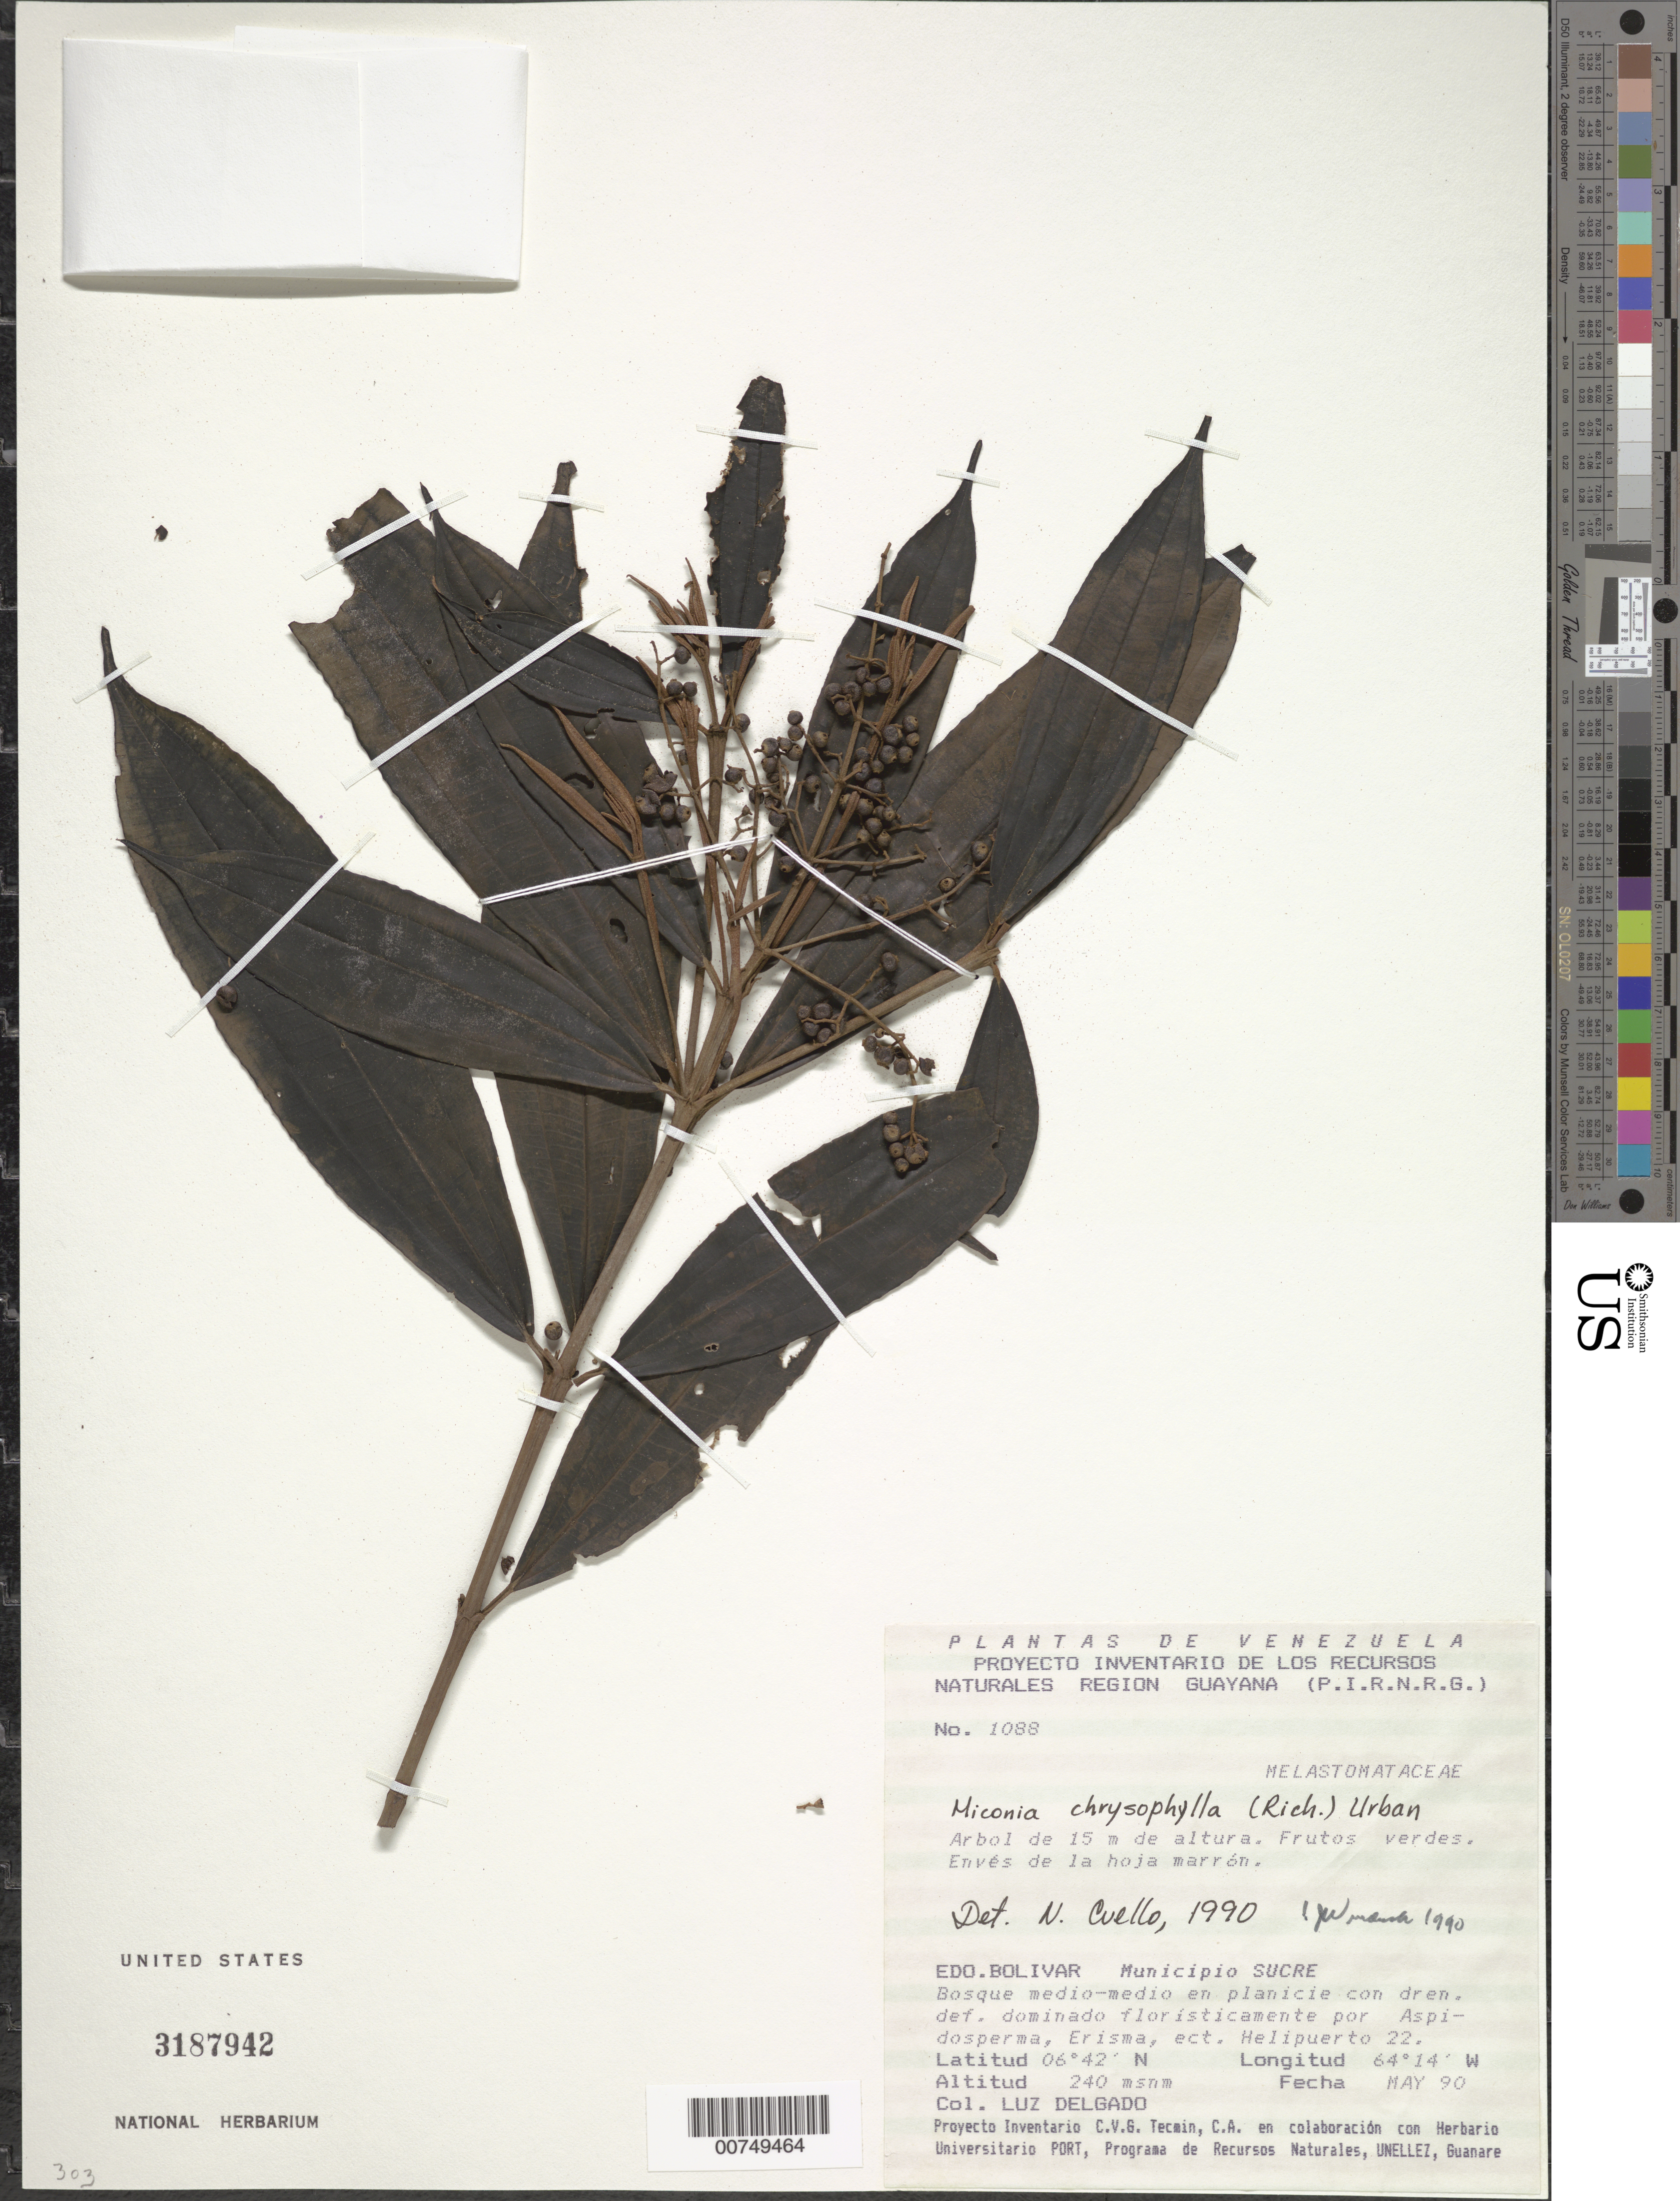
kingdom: Plantae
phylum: Tracheophyta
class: Magnoliopsida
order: Myrtales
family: Melastomataceae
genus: Miconia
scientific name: Miconia chrysophylla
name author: (Rich.) Urb.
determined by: Wurdack, John J., (US), US (UNITED STATES)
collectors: L. Delgado V.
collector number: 1088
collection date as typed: May-90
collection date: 1990-05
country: Venezuela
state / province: Bolívar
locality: Mun. Sucre, Helipuerto 22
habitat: Bosque medio-medio en planicie con dren. def. dominado floristicamente por Aspidosperma, Erisma, ect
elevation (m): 240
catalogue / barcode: US 3187942